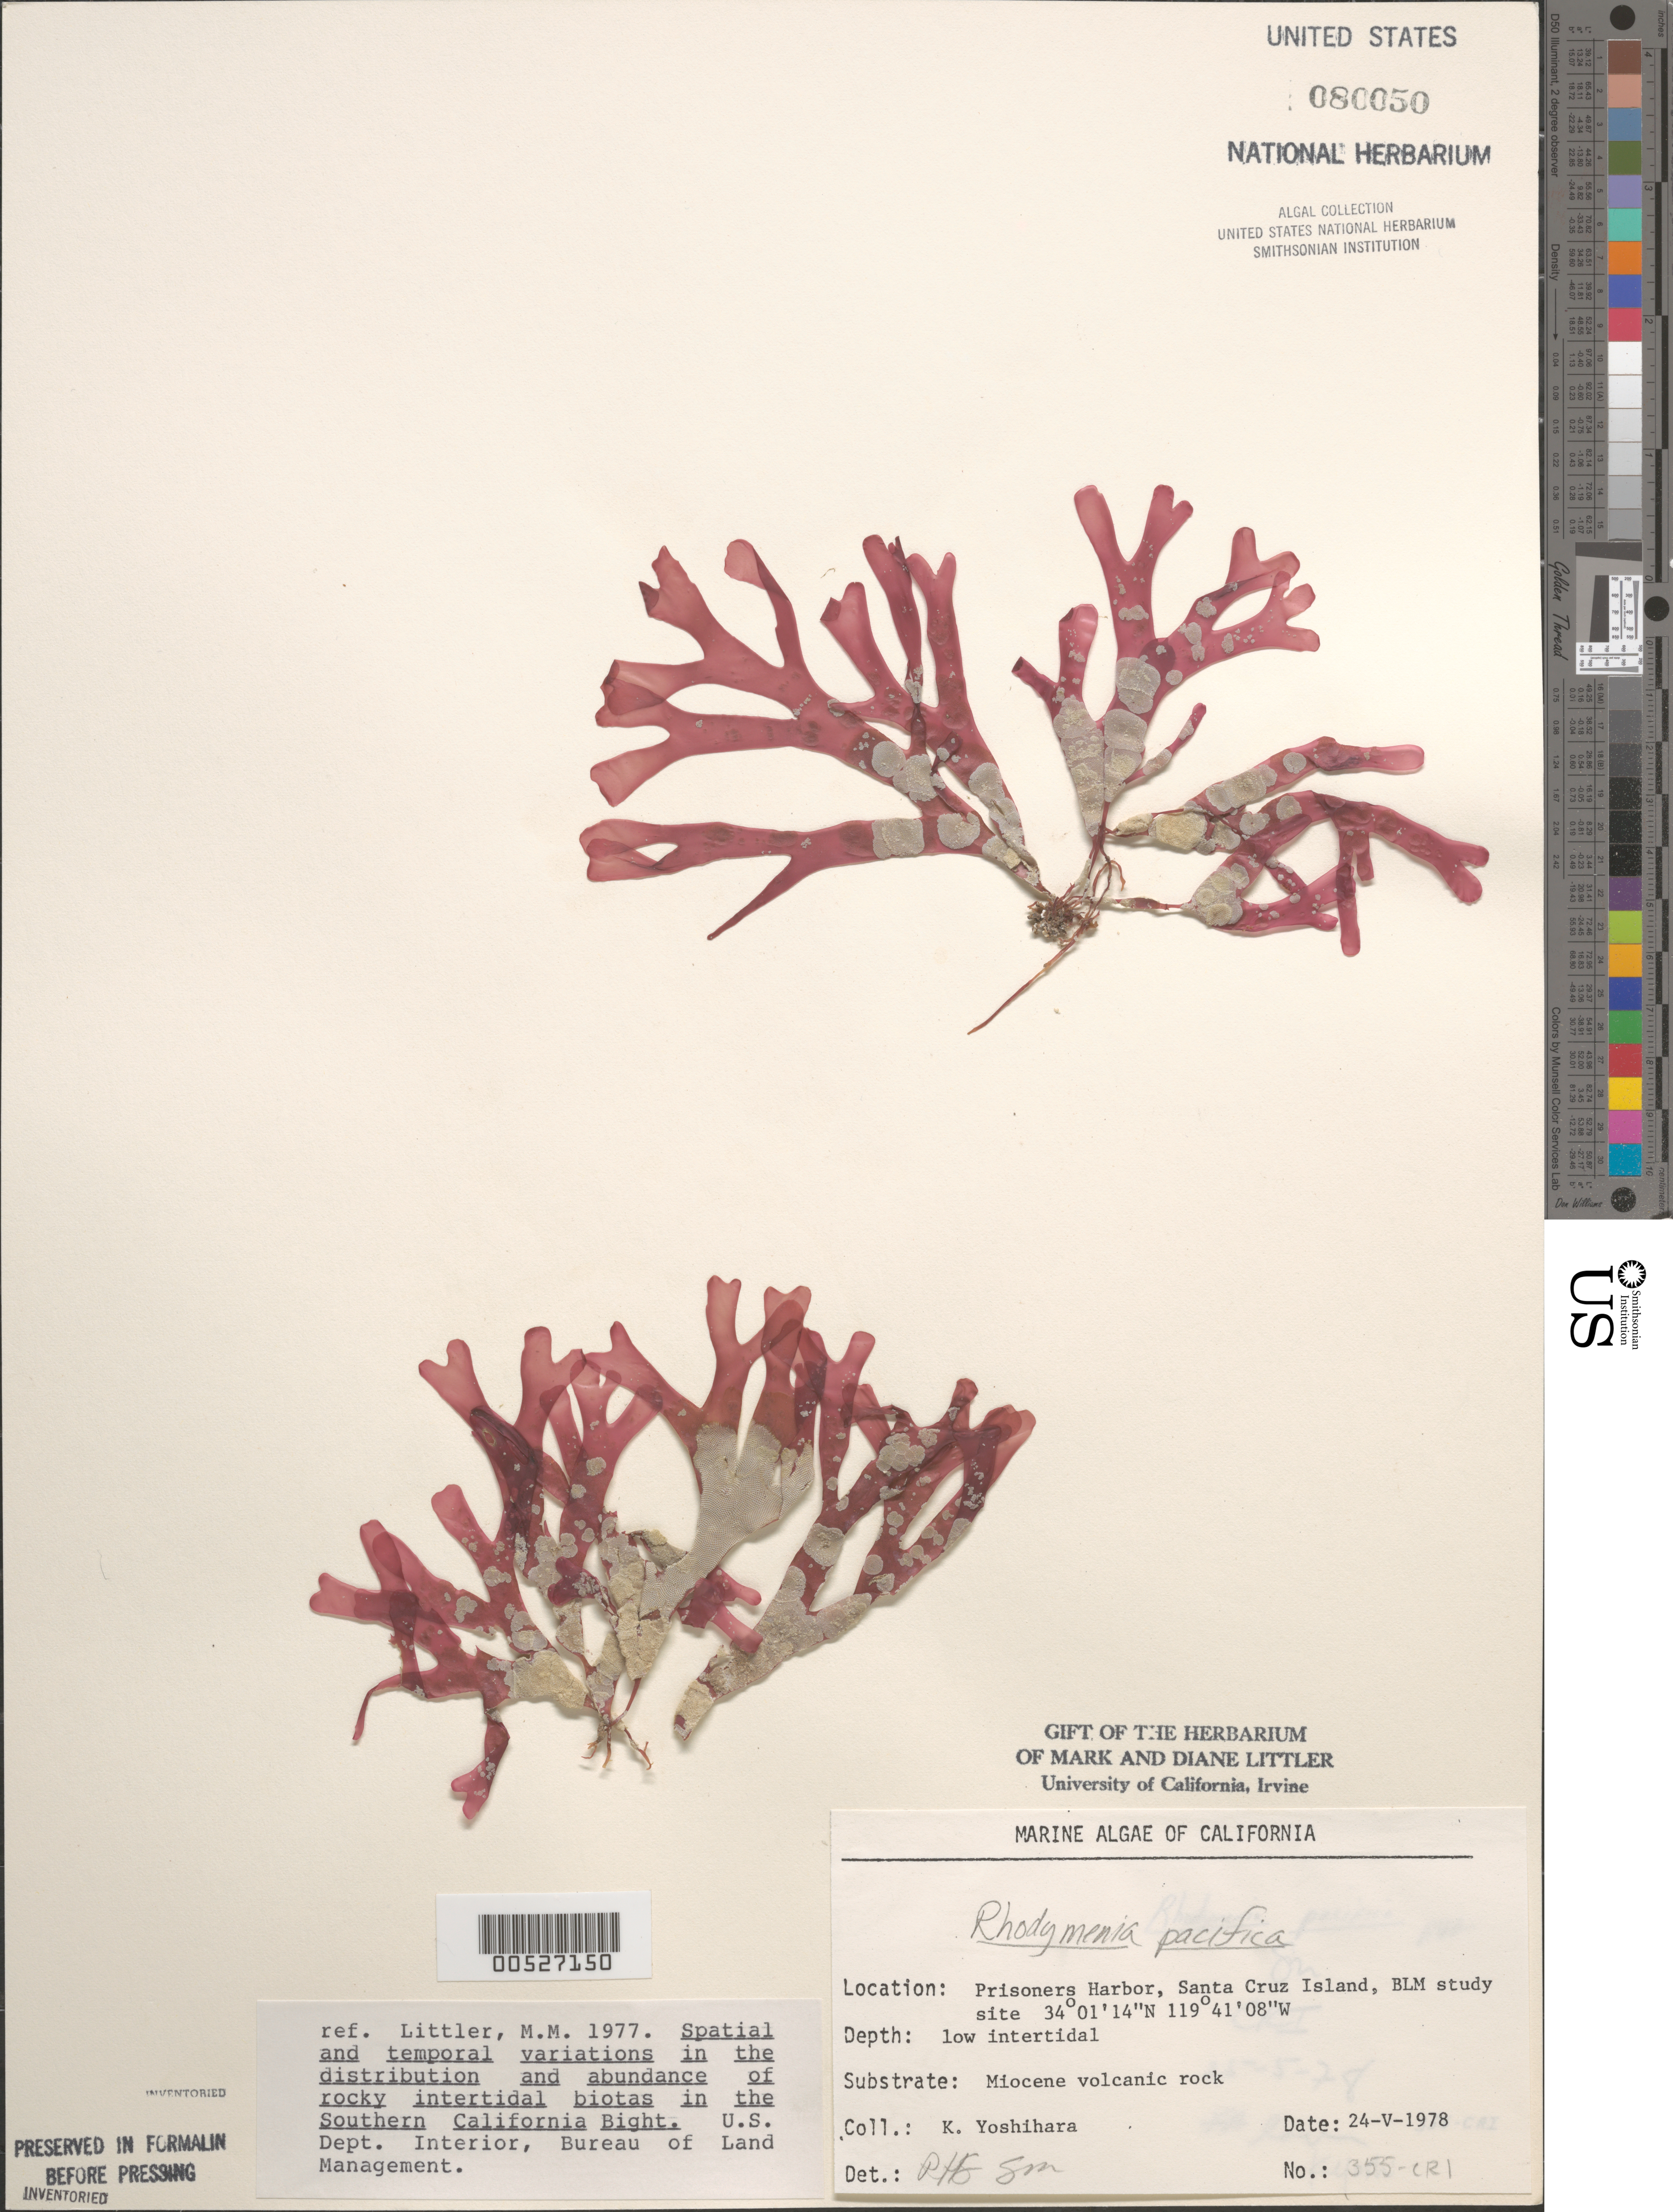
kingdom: Plantae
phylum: Rhodophyta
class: Florideophyceae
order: Rhodymeniales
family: Rhodymeniaceae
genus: Rhodymenia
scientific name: Rhodymenia pacifica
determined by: Sims, Robert H.; Murray, S. N.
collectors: K. Yoshihara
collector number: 355-cri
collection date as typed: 24 May 1978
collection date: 1978-05-24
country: United States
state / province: California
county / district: Santa Barbara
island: Santa Cruz Island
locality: Prisoners Harbor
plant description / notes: BLM-SOCALBIGHT Rocky Intertidal Survey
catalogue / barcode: US 80050